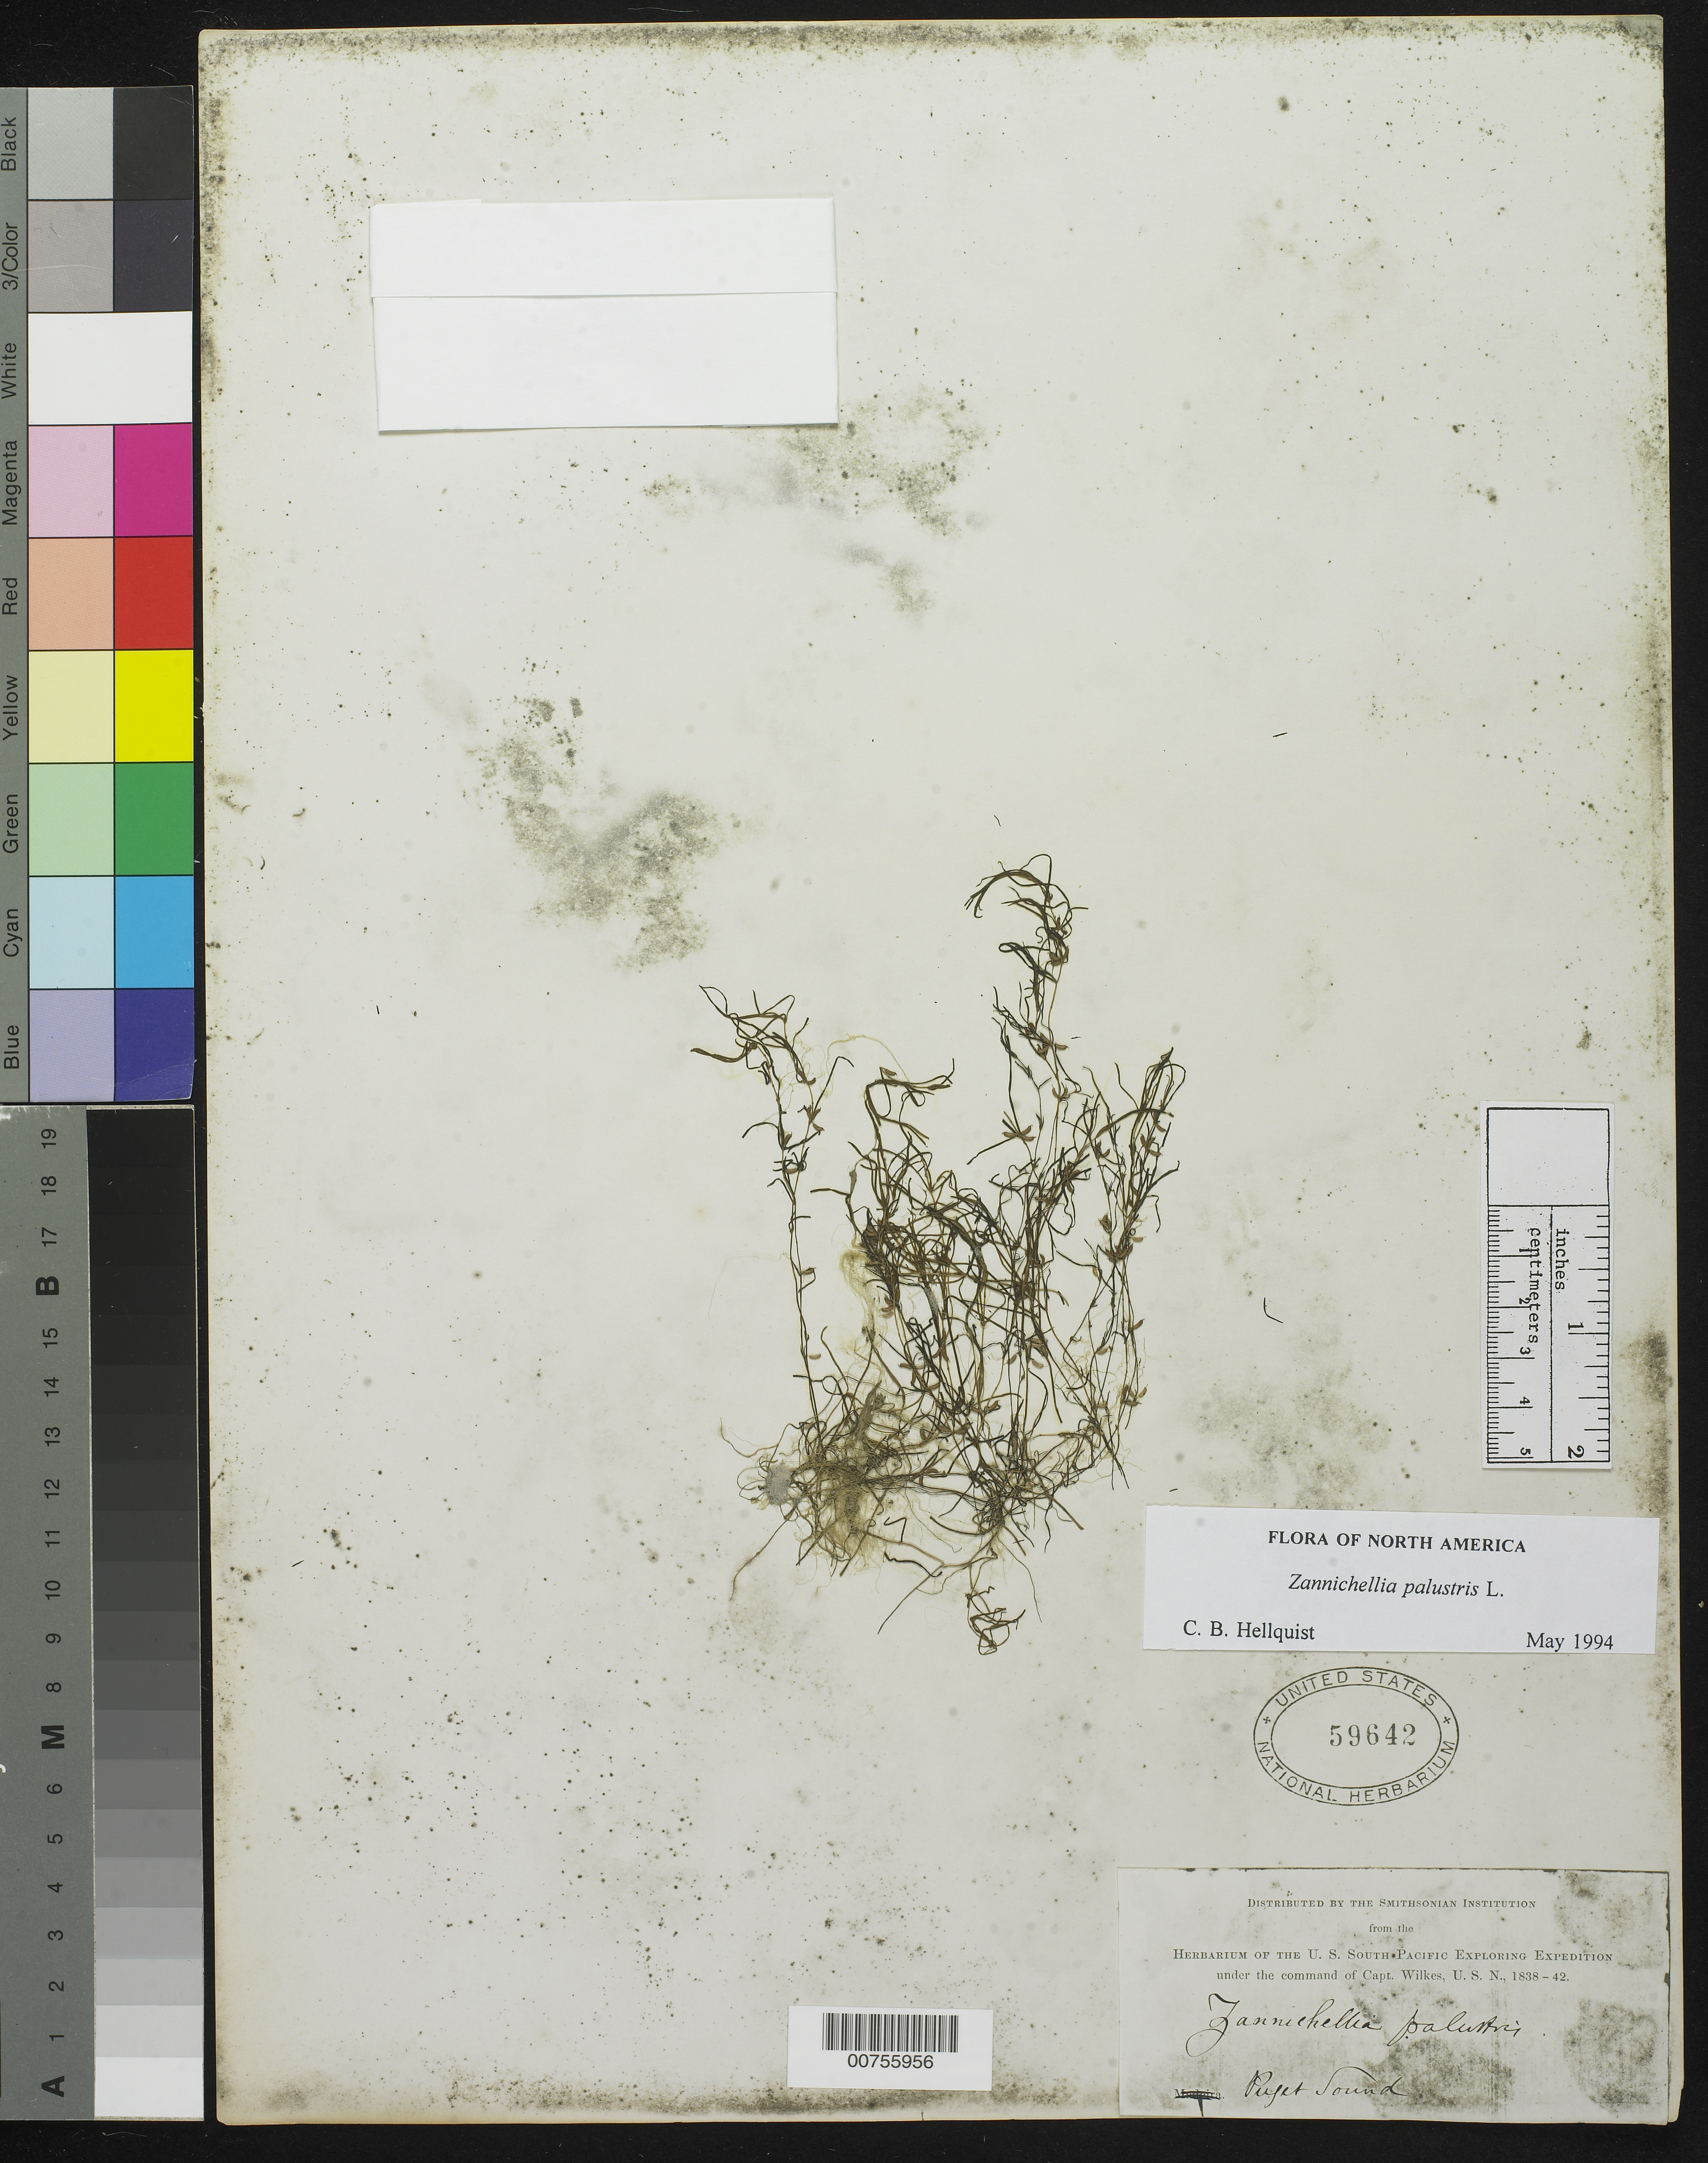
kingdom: Plantae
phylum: Tracheophyta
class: Liliopsida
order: Alismatales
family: Potamogetonaceae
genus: Zannichellia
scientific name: Zannichellia palustris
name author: L.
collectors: Wilkes Explor. Exped.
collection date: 1838/1842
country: United States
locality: Puget Sound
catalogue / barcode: US 59642